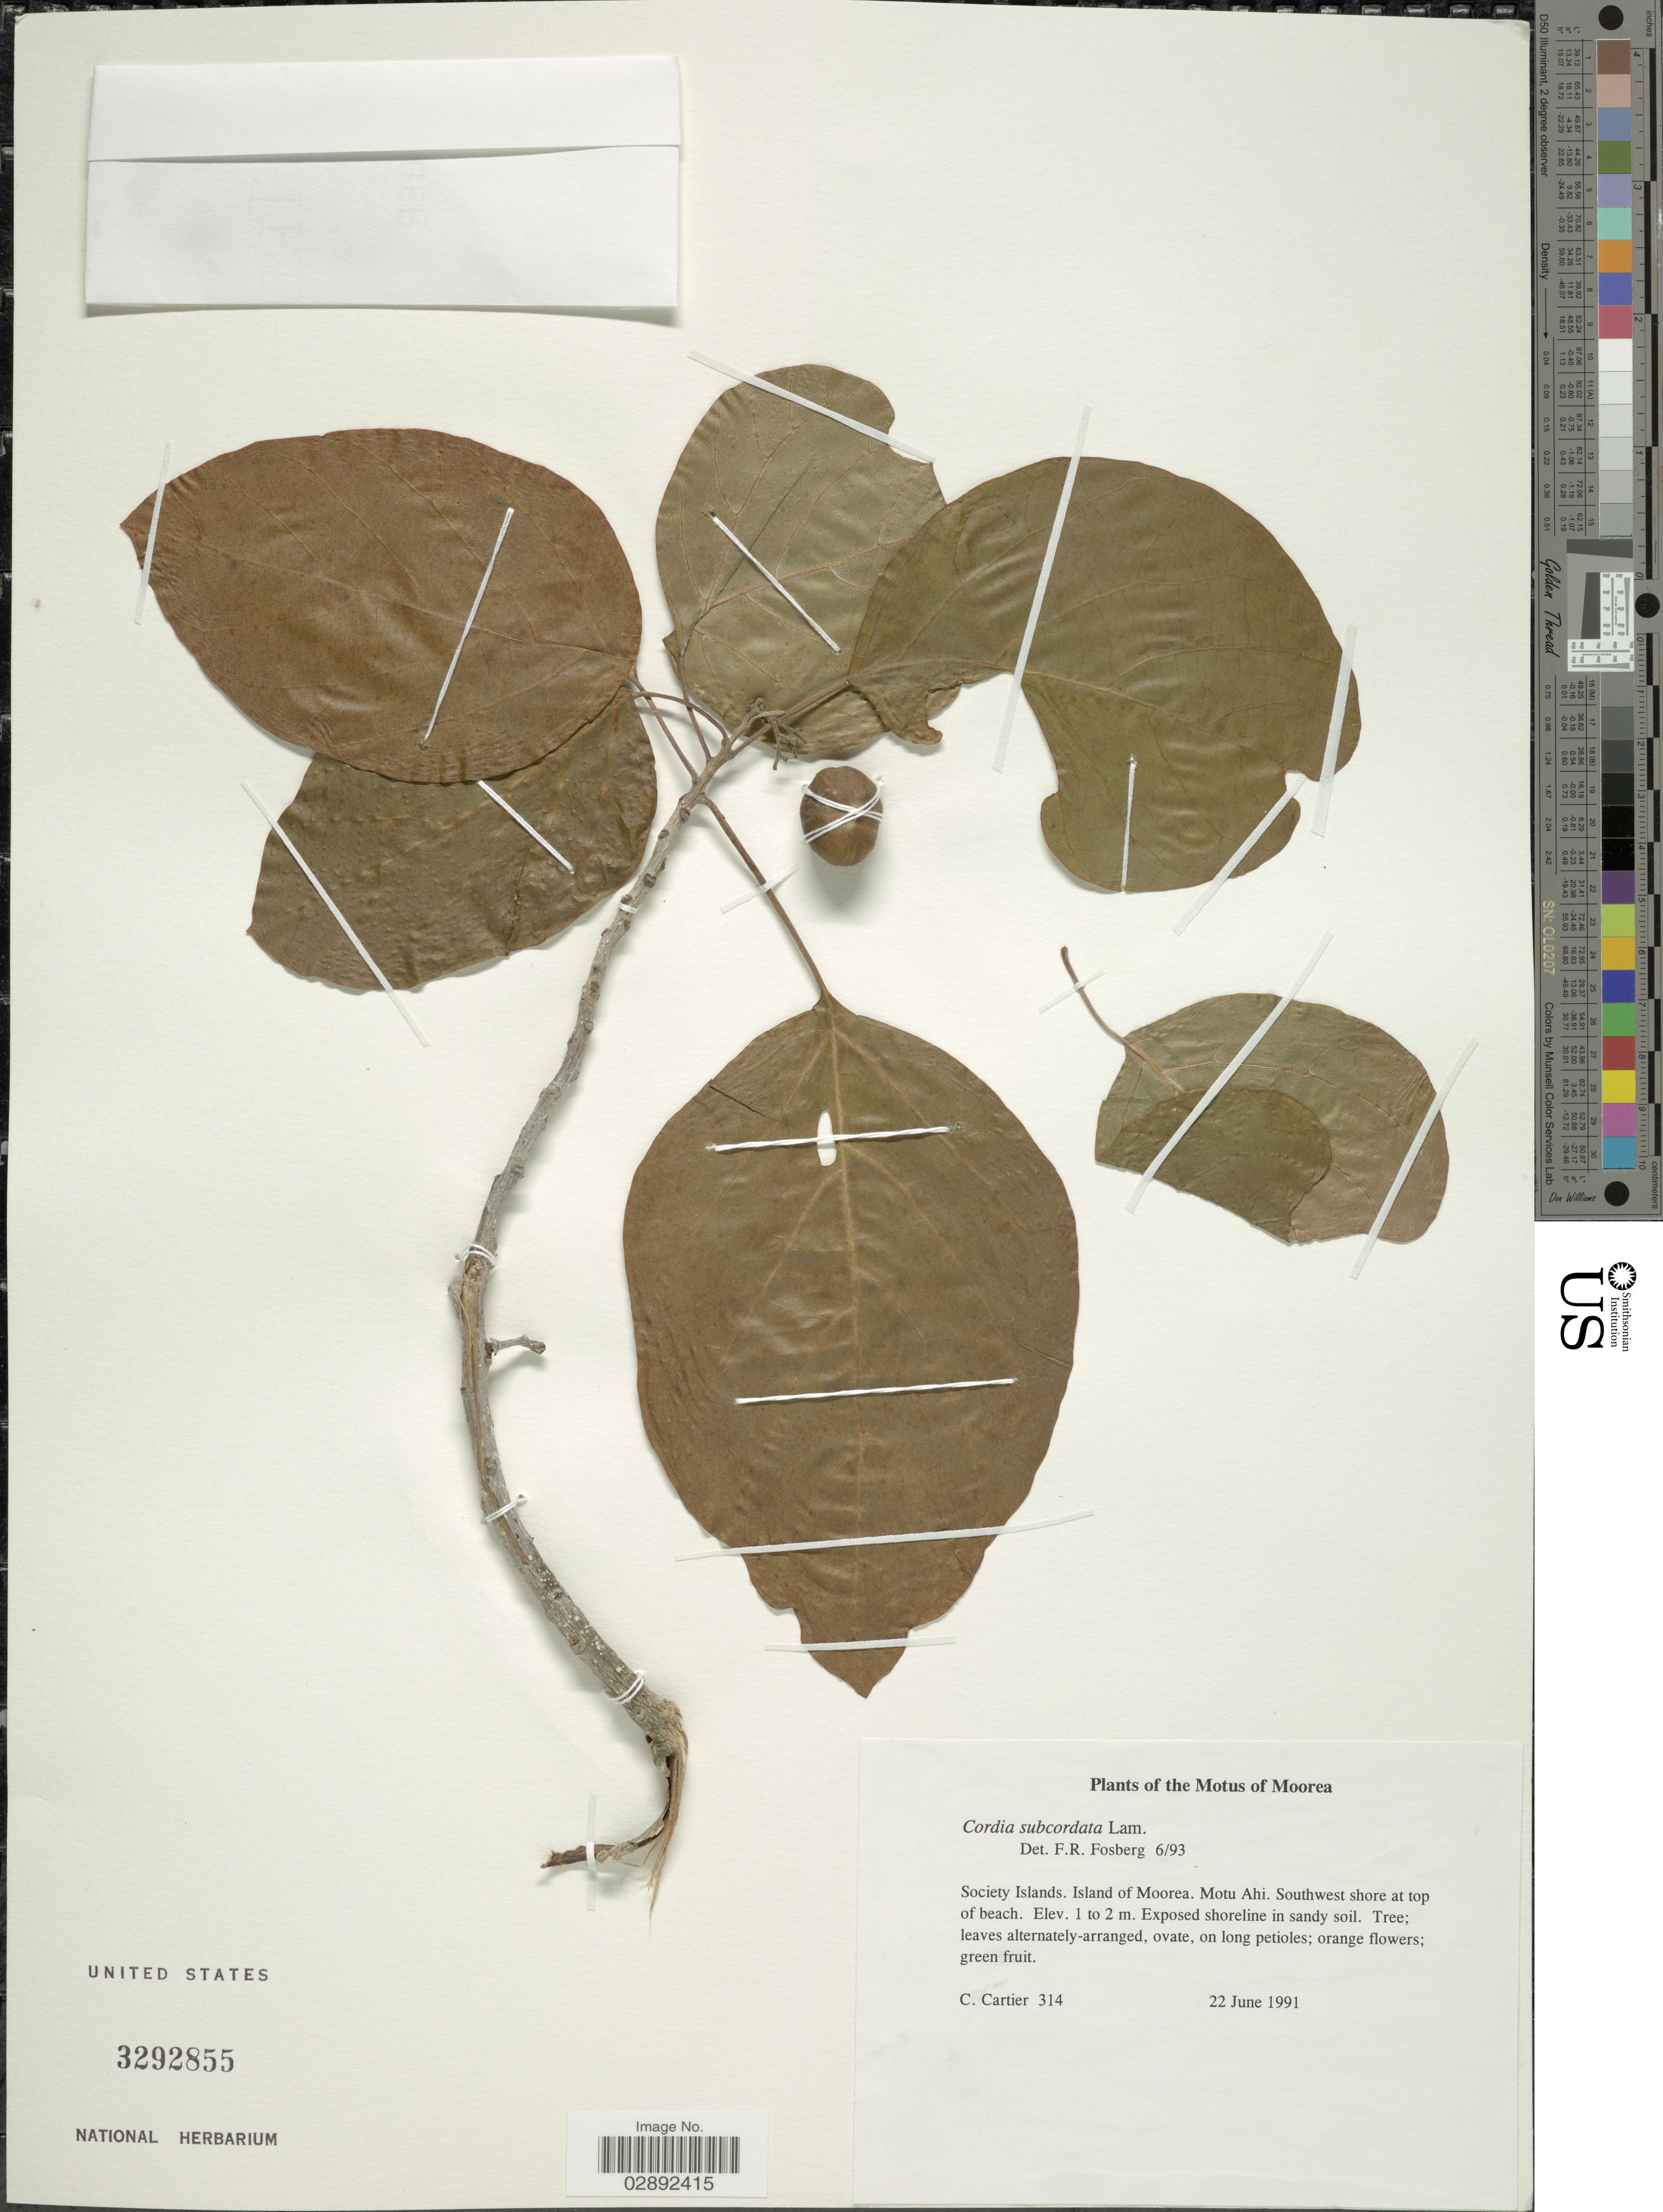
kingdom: Plantae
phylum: Tracheophyta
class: Magnoliopsida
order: Boraginales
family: Cordiaceae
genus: Cordia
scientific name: Cordia subcordata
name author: Lam.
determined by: Fosberg, F. R.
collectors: C. Cartier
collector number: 314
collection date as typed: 22 Jun 1991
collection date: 1991-06-22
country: French Polynesia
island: Moorea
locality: Southwest shore at top of beach, Ahi [Society Is.]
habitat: Exposed shoreline in sandy soil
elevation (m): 1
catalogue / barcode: US 3292855